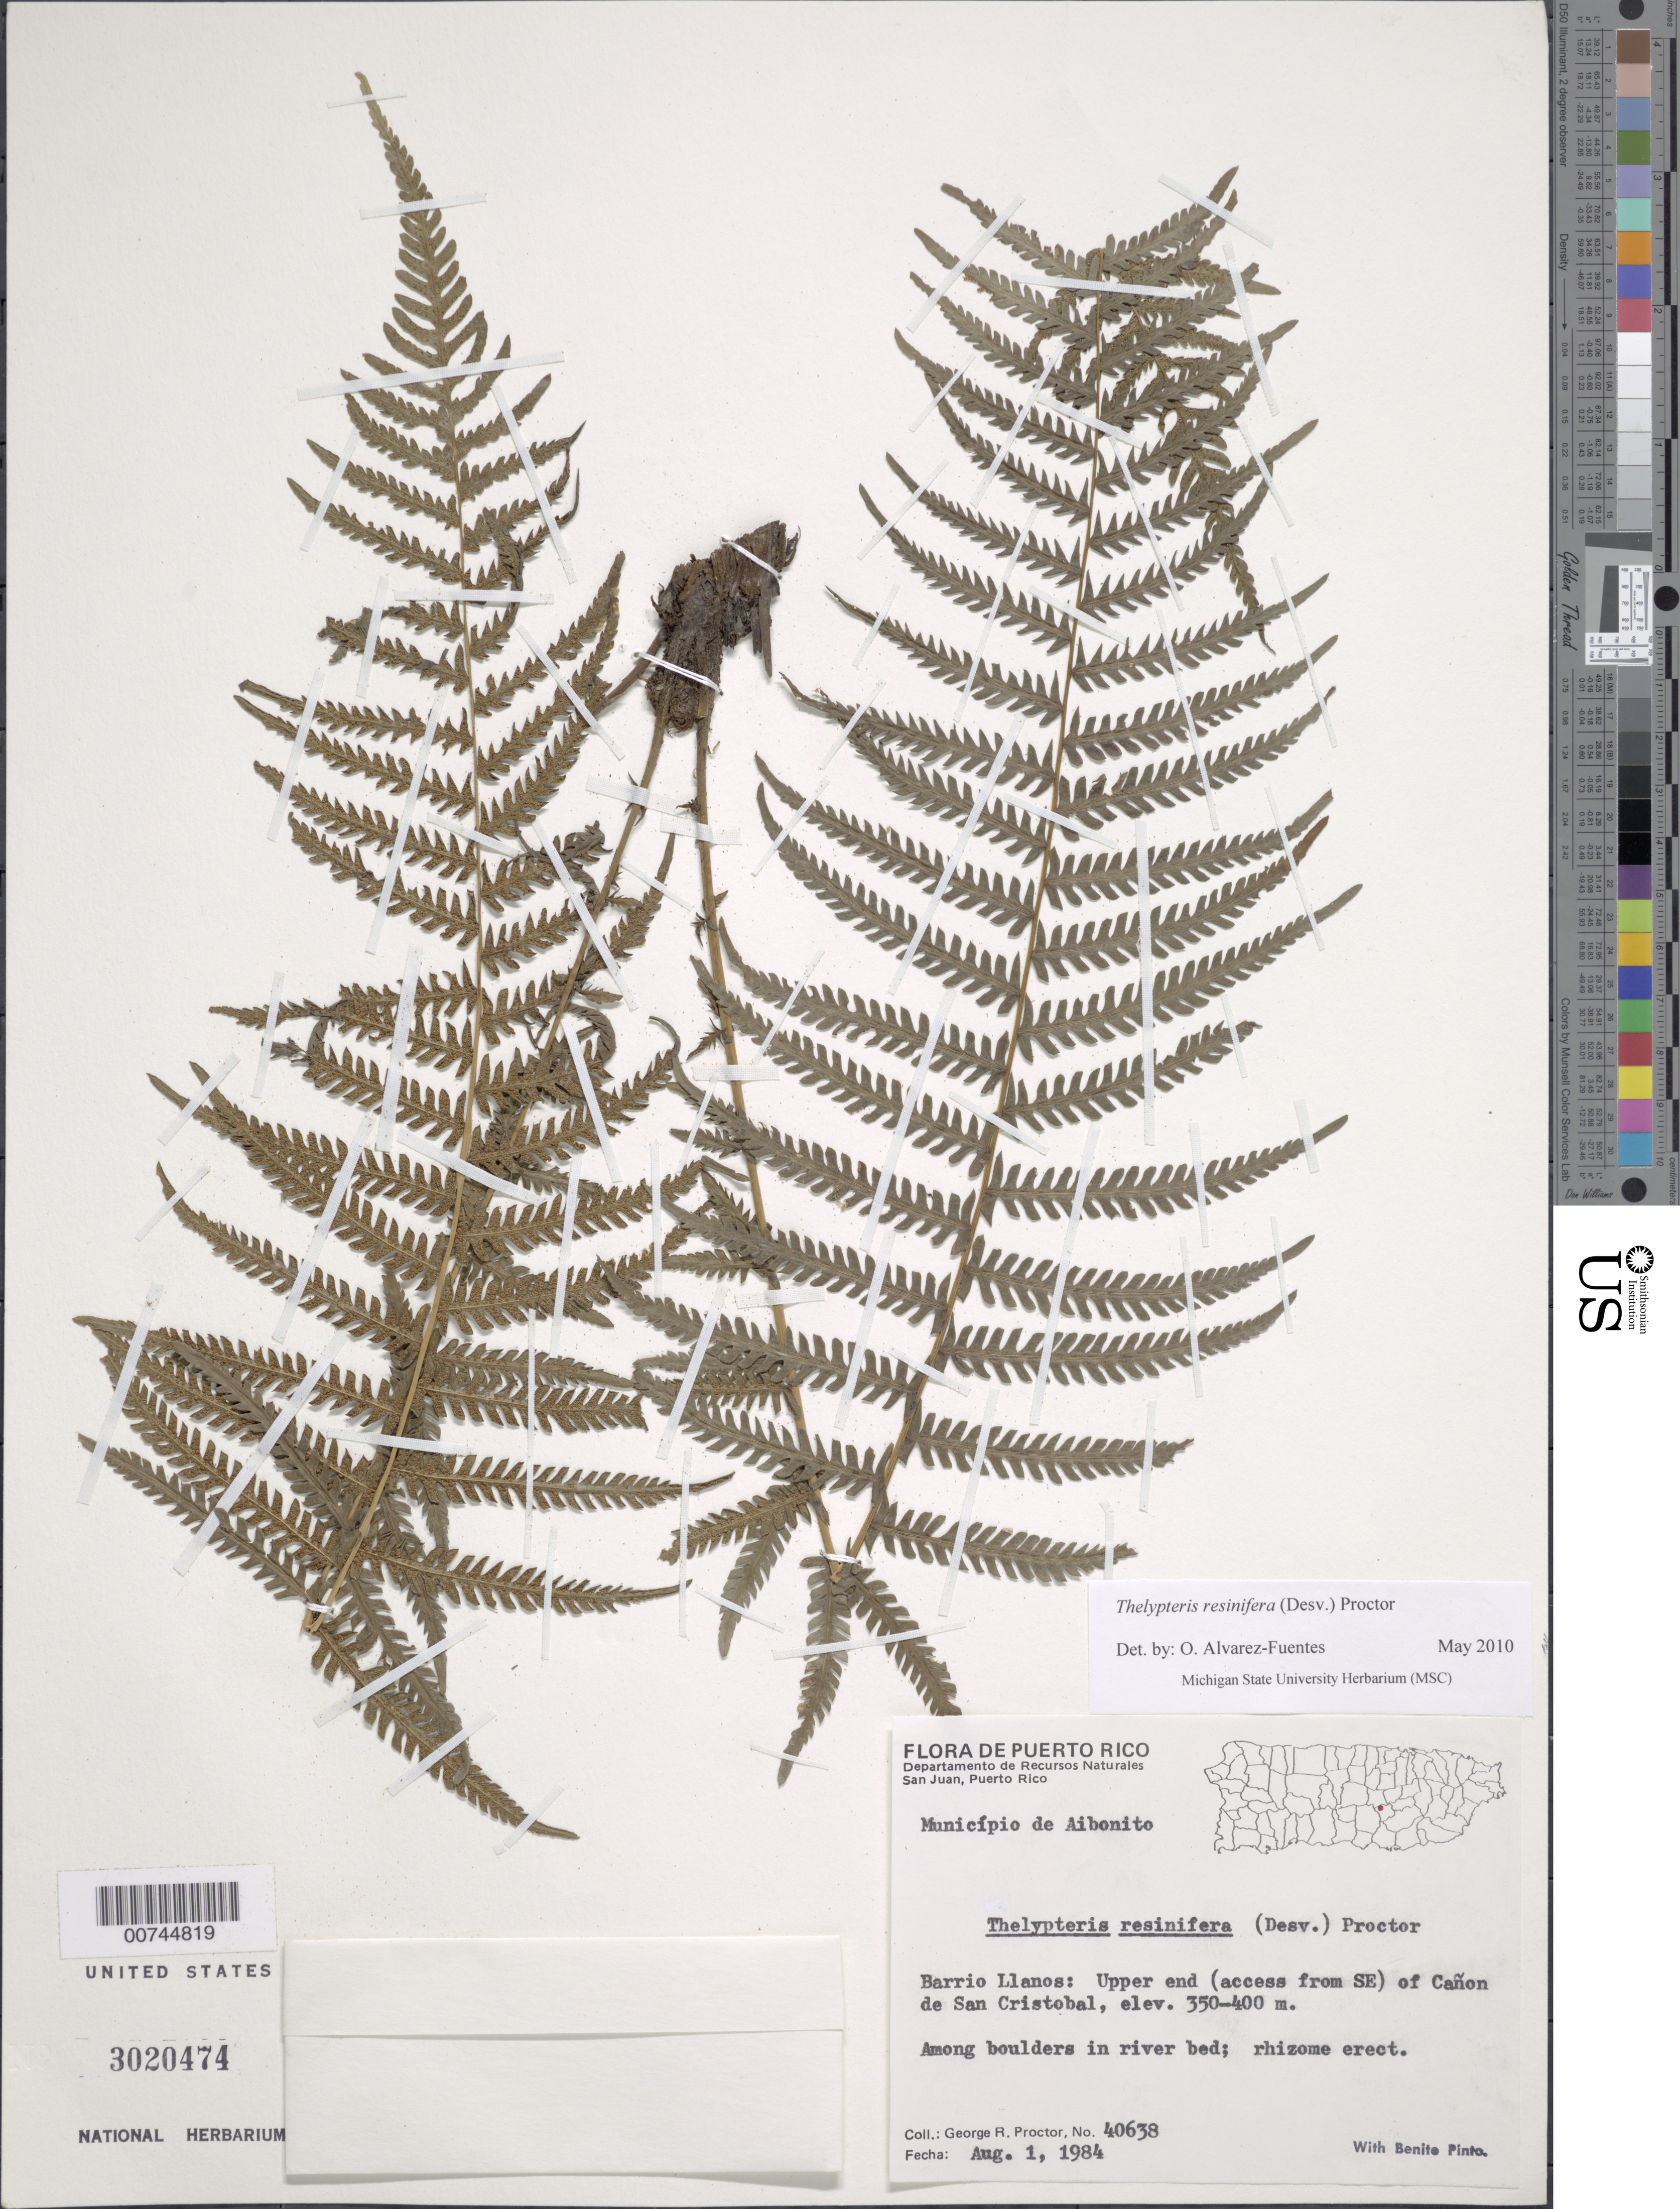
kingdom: Plantae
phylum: Tracheophyta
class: Polypodiopsida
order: Polypodiales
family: Thelypteridaceae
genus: Amauropelta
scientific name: Amauropelta resinifera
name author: (Desv.) Pic. Serm.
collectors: G. R. Proctor & B. Pinto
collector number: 40638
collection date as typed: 01 Aug 1984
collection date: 1984-08-01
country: Puerto Rico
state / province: Abonito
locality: Barrio Llanos: Upper end (access from SE) of Cañon de San Cristobal. Municipio de Aibonito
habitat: Among boulders in river bed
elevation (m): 350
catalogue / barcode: US 3020474